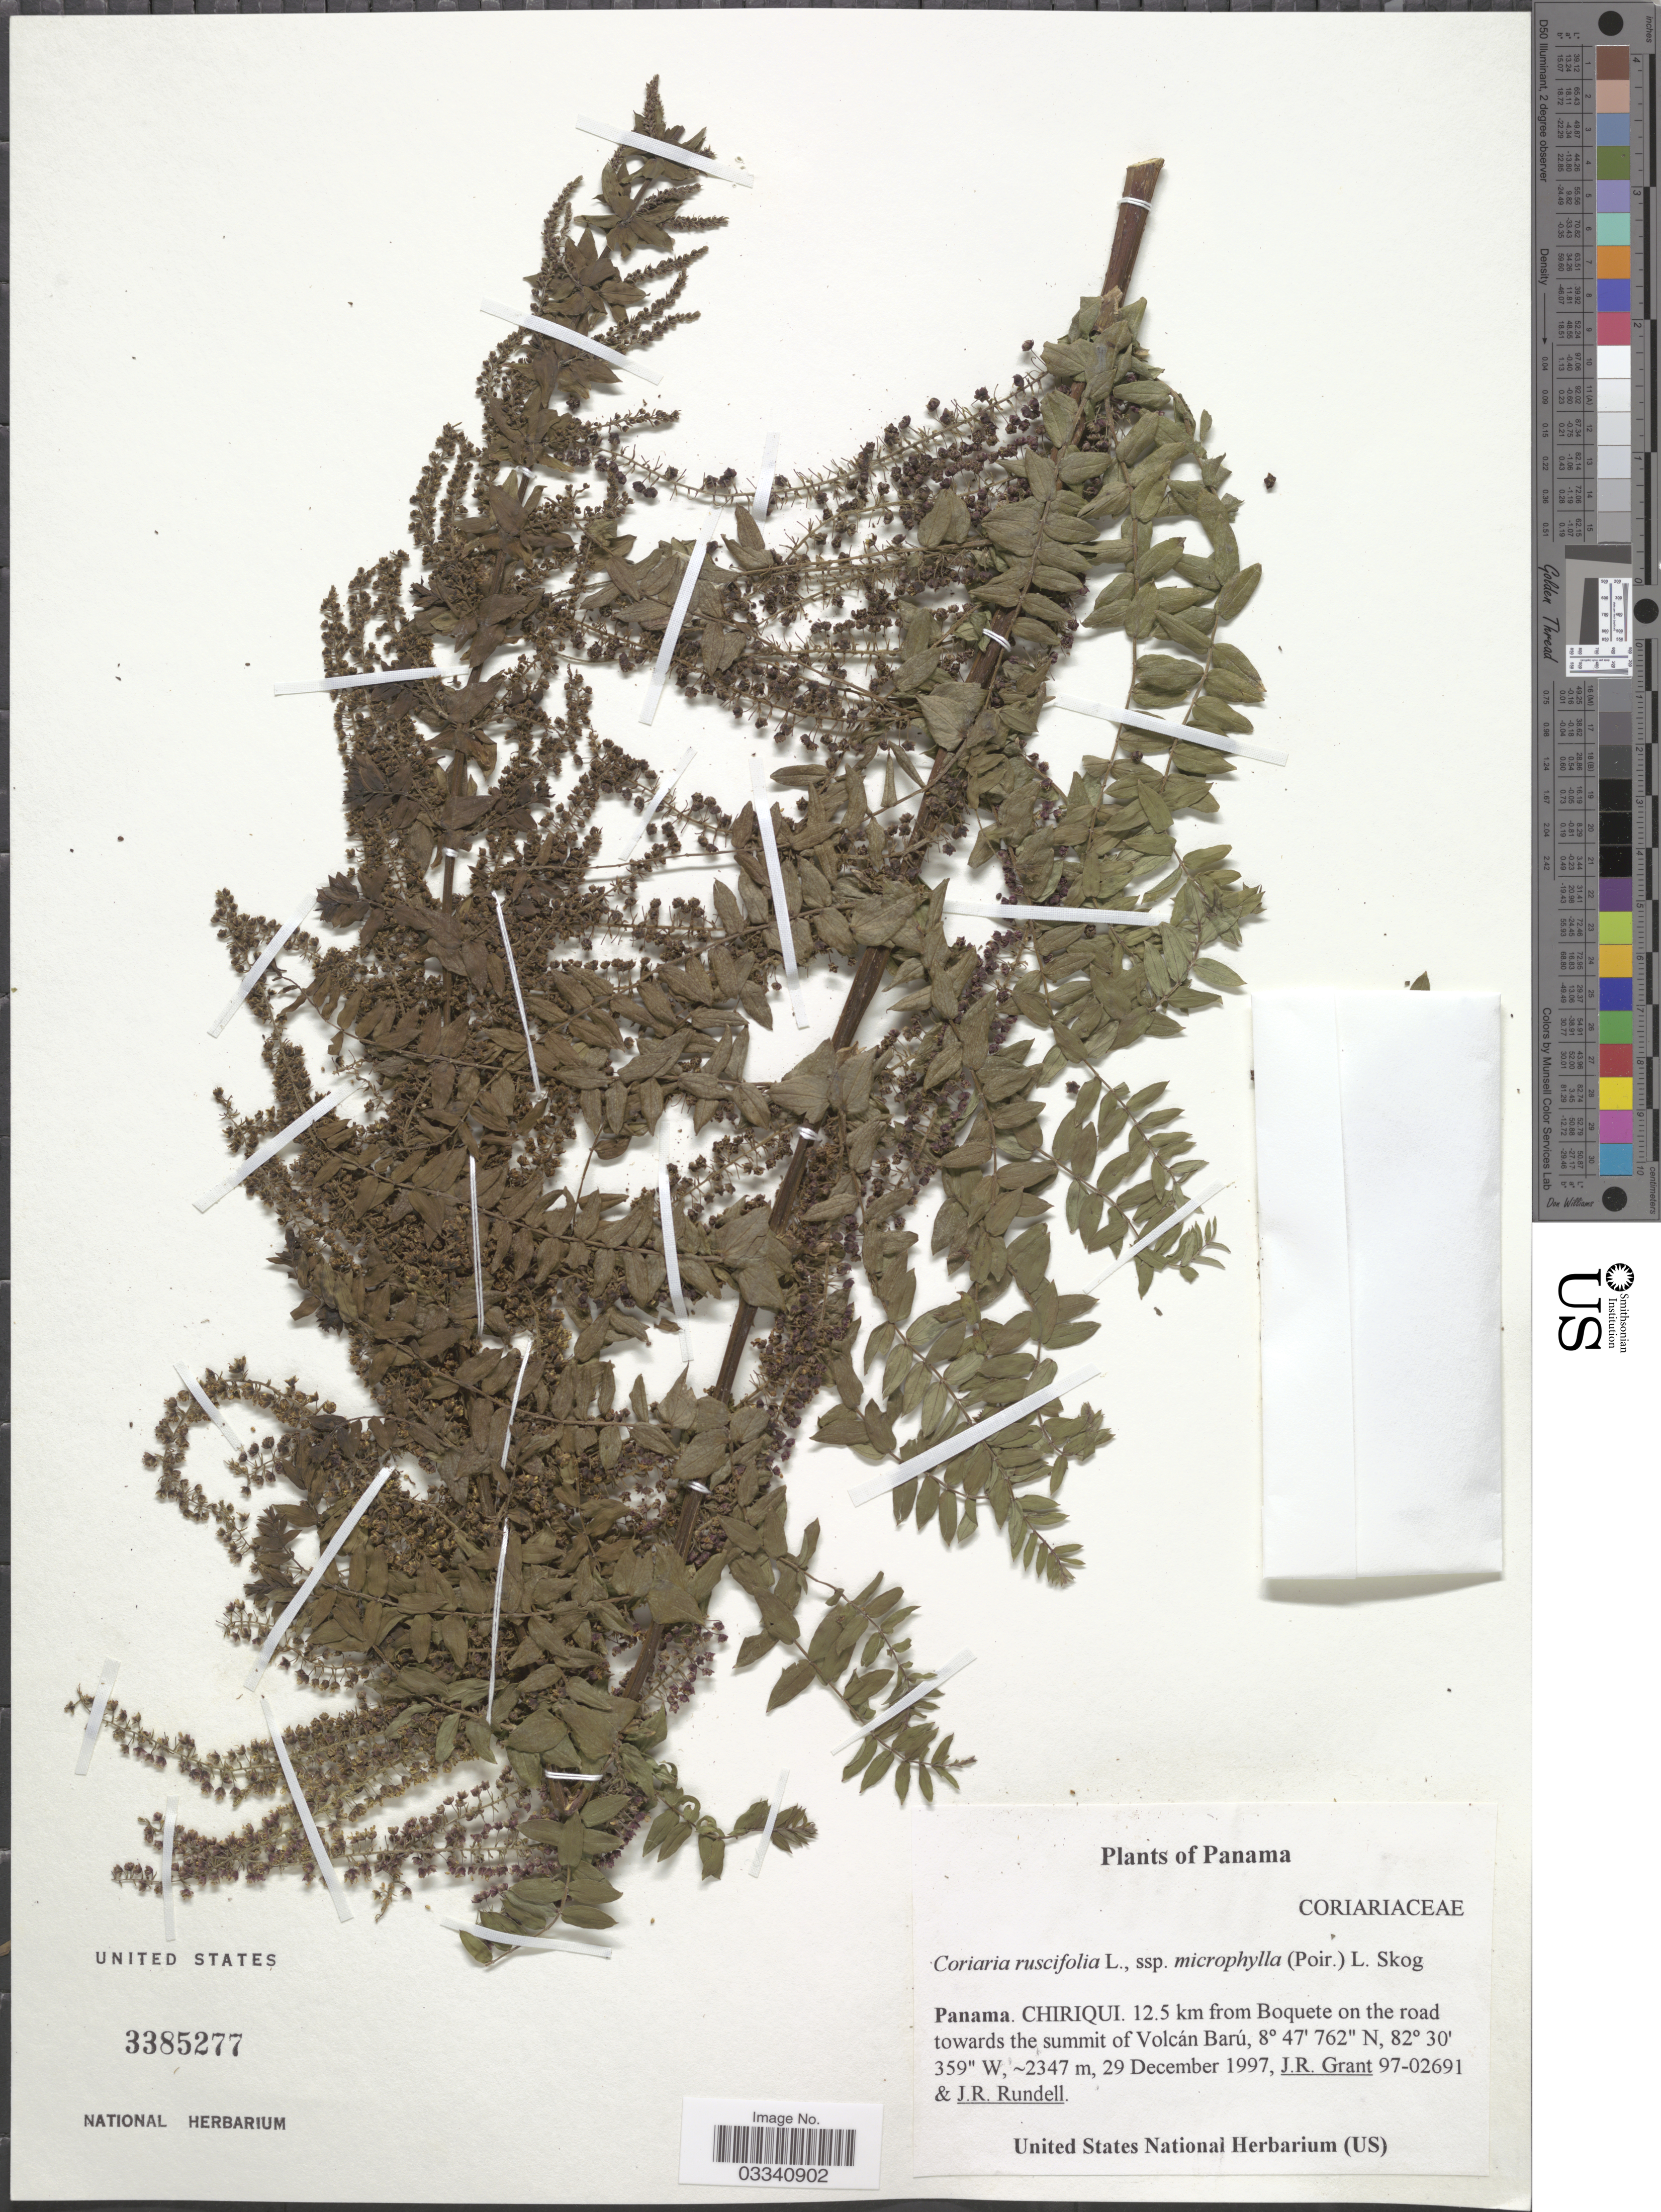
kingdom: Plantae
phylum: Tracheophyta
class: Magnoliopsida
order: Cucurbitales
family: Coriariaceae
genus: Coriaria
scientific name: Coriaria ruscifolia subsp. microphylla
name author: (Poir.) L.E. Skog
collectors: J. Grant & J. R. Rundell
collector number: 97-02691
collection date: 1997-12-29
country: Panama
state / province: Chiriqui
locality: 12.5 km from Boquete on the road towards the summit of Volcán Barú.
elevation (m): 2347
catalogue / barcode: US 3385277